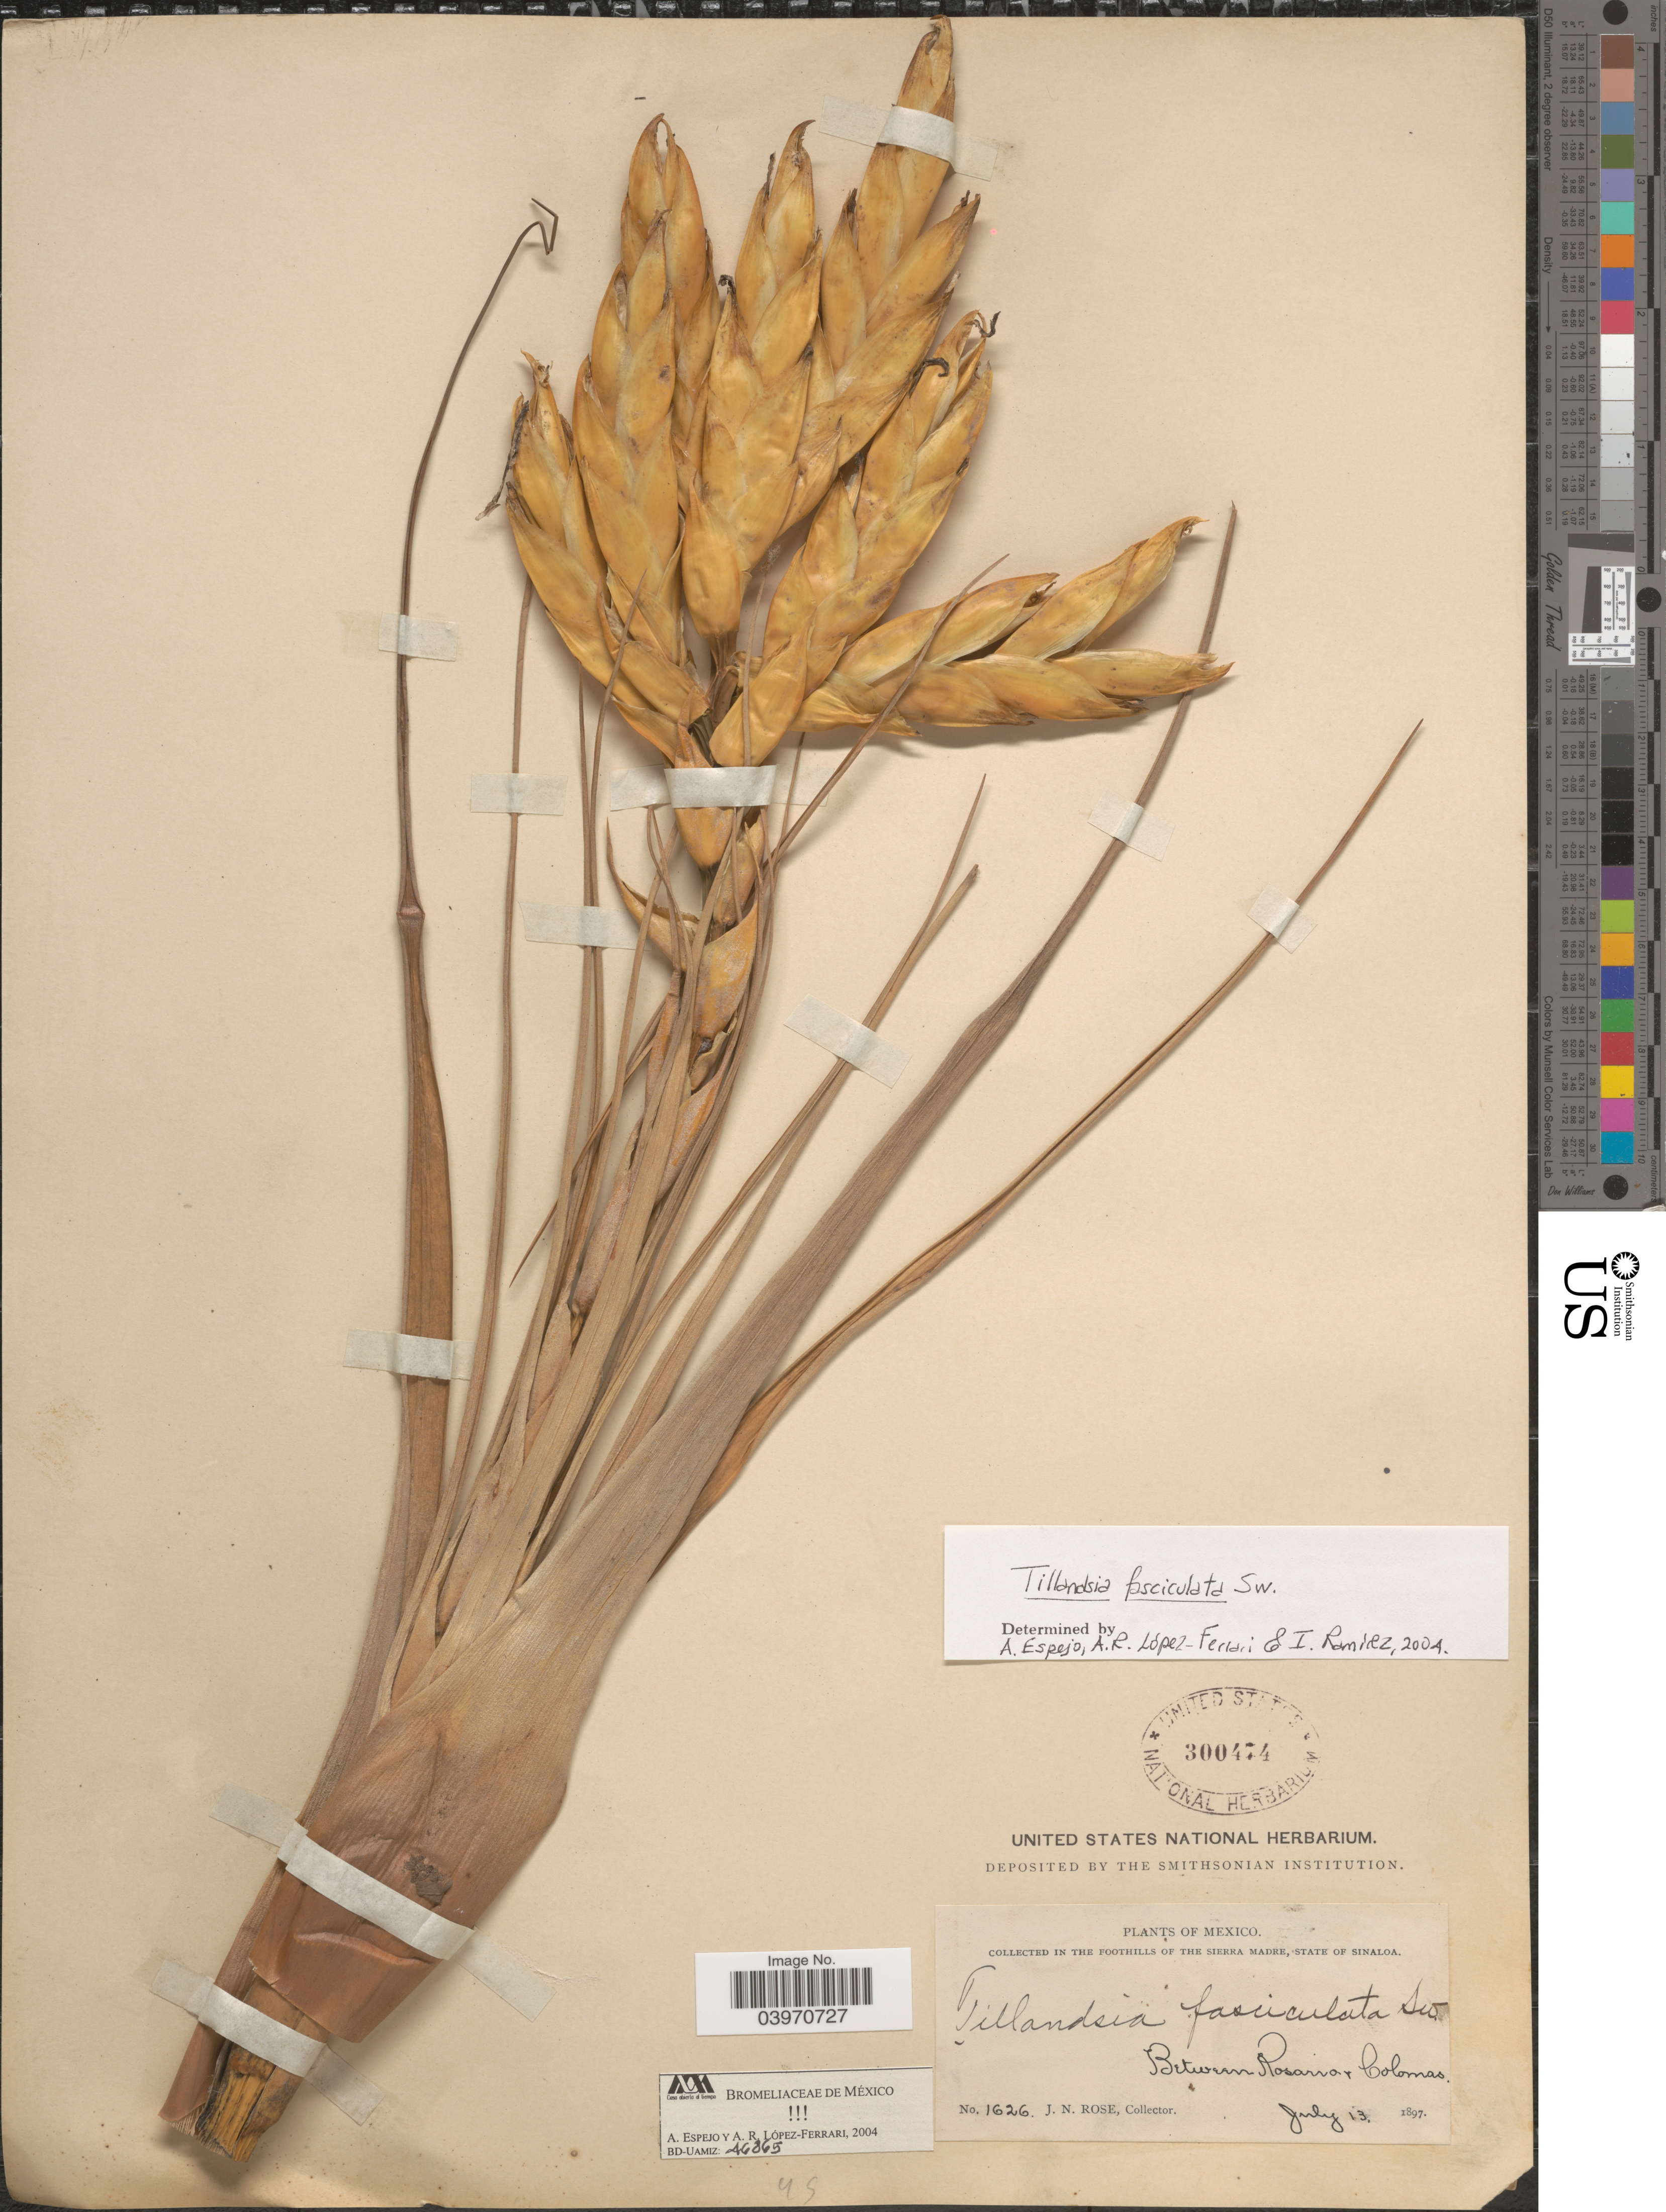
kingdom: Plantae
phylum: Tracheophyta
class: Liliopsida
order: Poales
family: Bromeliaceae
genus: Tillandsia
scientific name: Tillandsia fasciculata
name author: Sw.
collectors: J. N. Rose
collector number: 1626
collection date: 1897-07-13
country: Mexico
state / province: Sinaloa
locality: In the foothills of the Sierra Madre. Between Rosario & Colomas.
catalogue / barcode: US 300474